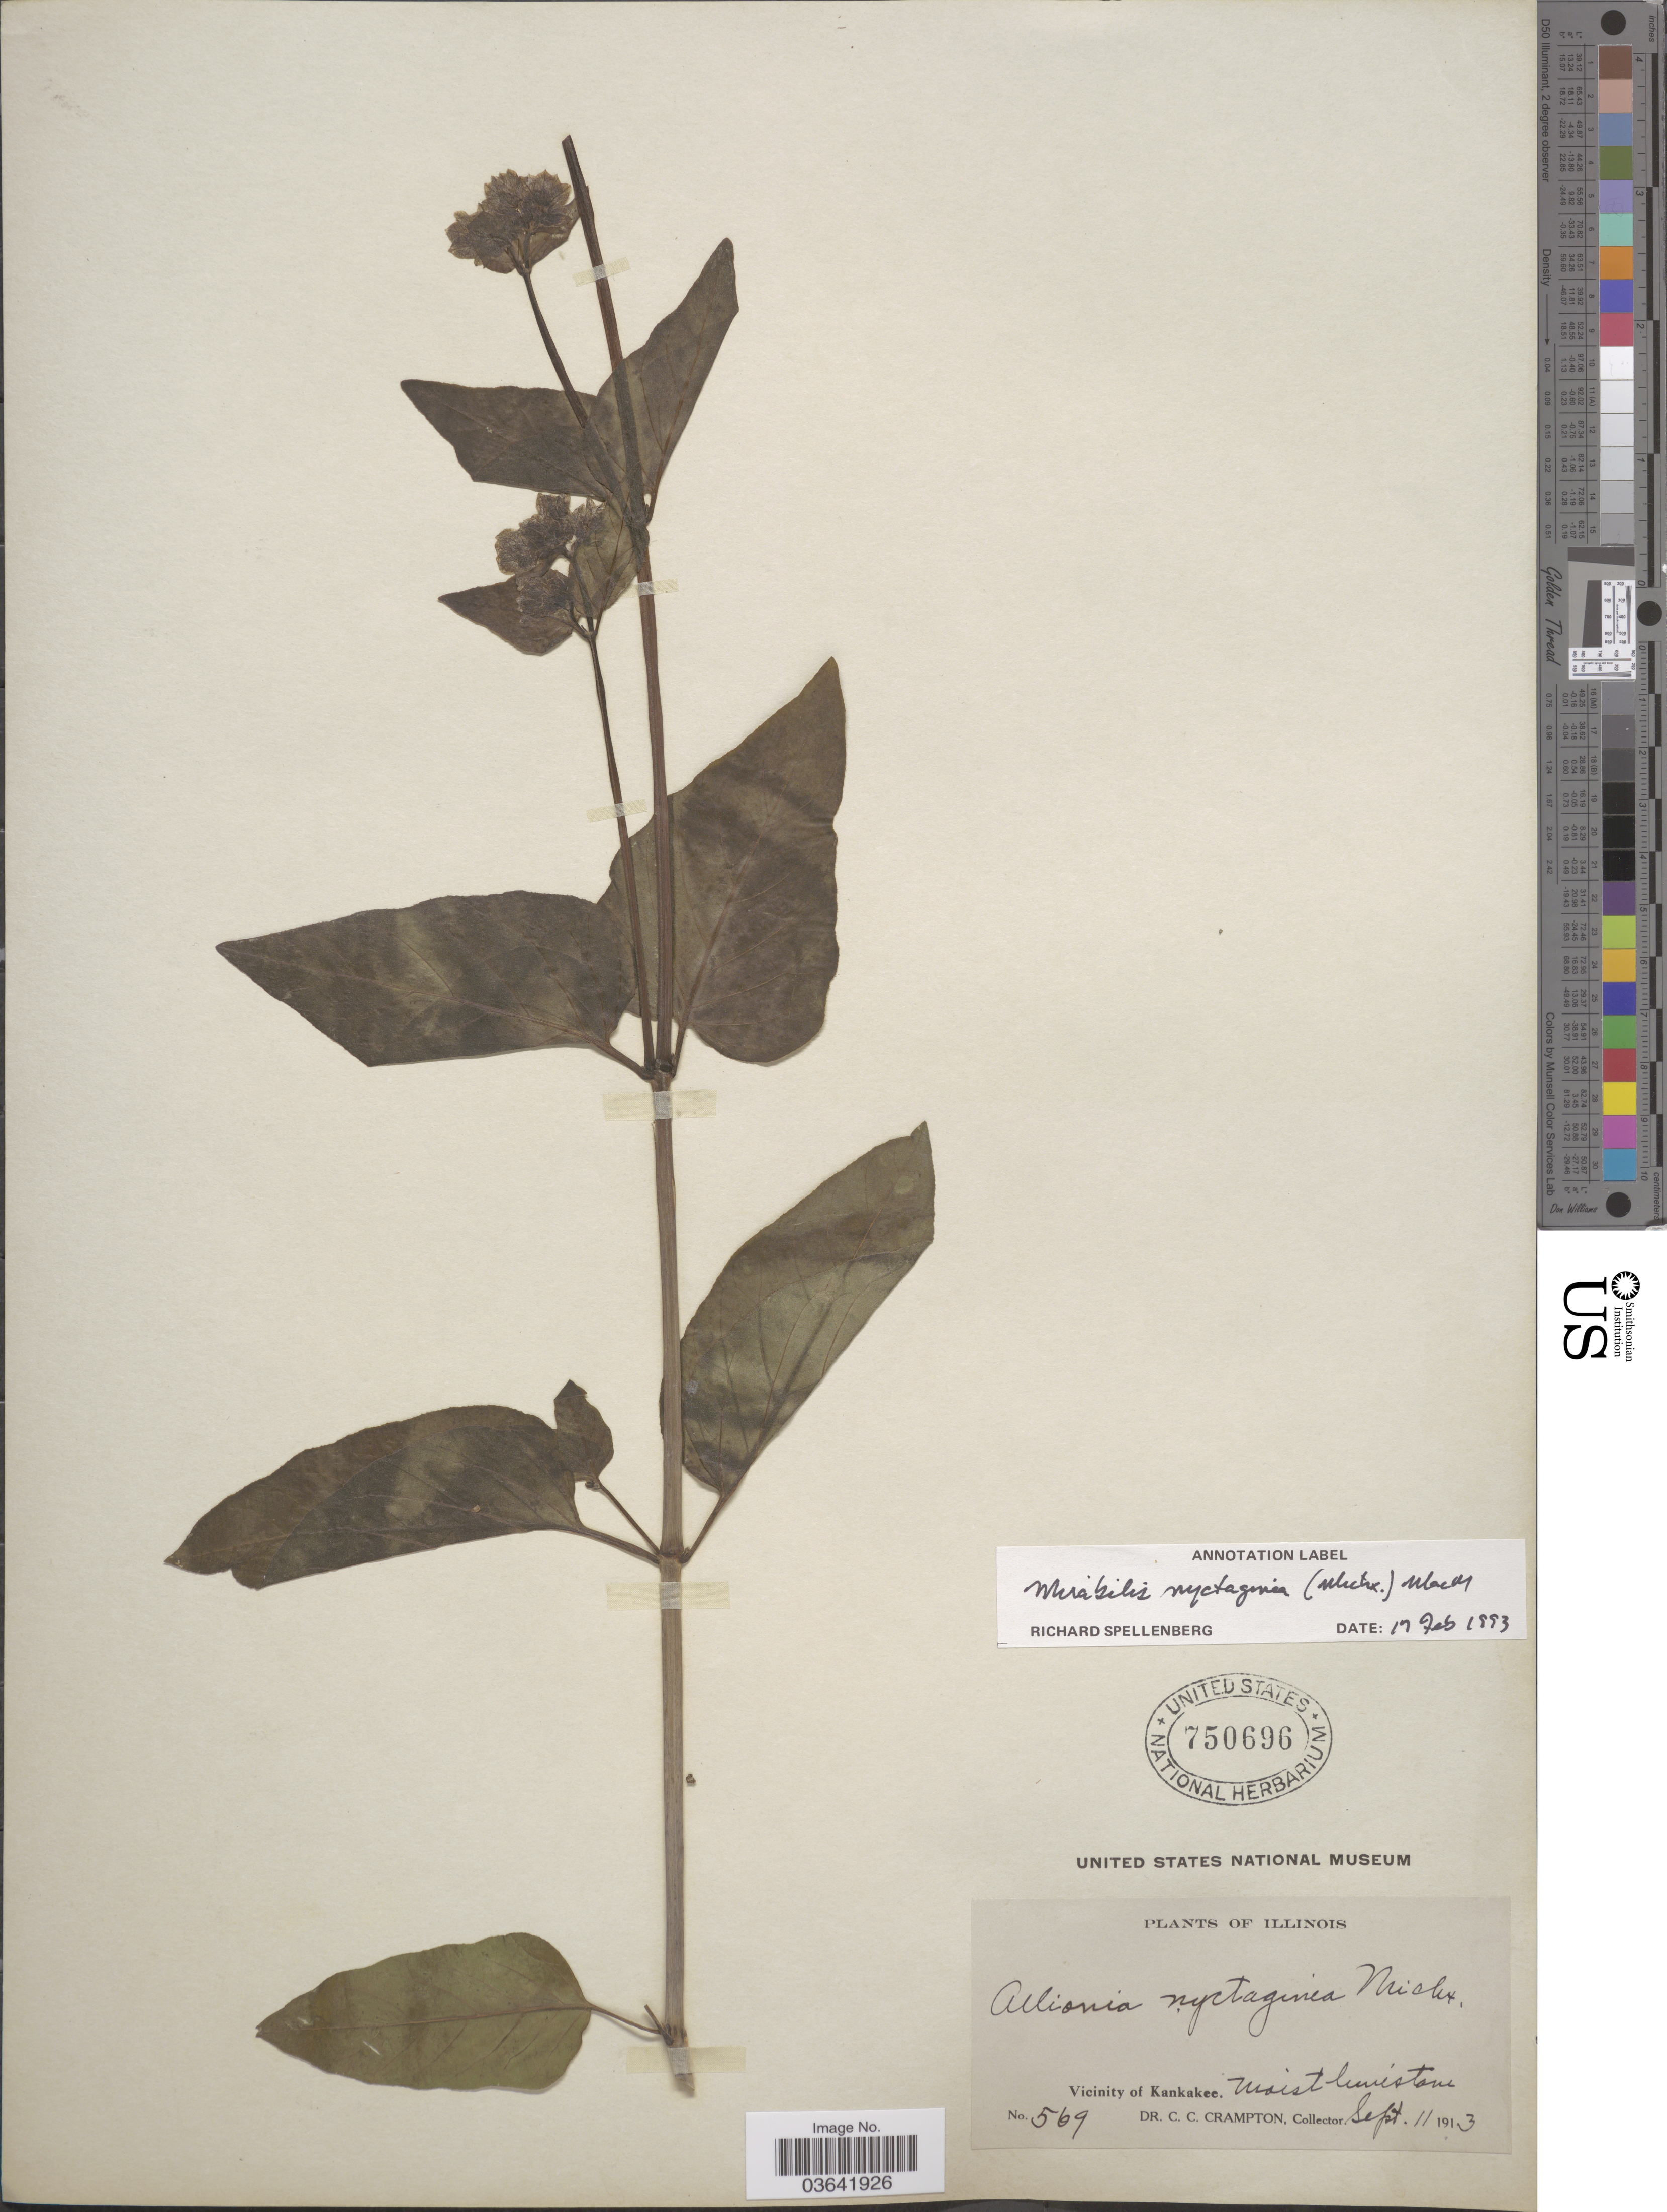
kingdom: Plantae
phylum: Tracheophyta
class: Magnoliopsida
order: Caryophyllales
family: Nyctaginaceae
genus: Mirabilis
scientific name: Mirabilis nyctaginea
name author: (Michx.) MacMill.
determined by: Spellenberg, R.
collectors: C. Crampton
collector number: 569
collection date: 1913-09-11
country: United States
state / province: Illinois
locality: Vicinity of Kankakee.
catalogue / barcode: US 750696